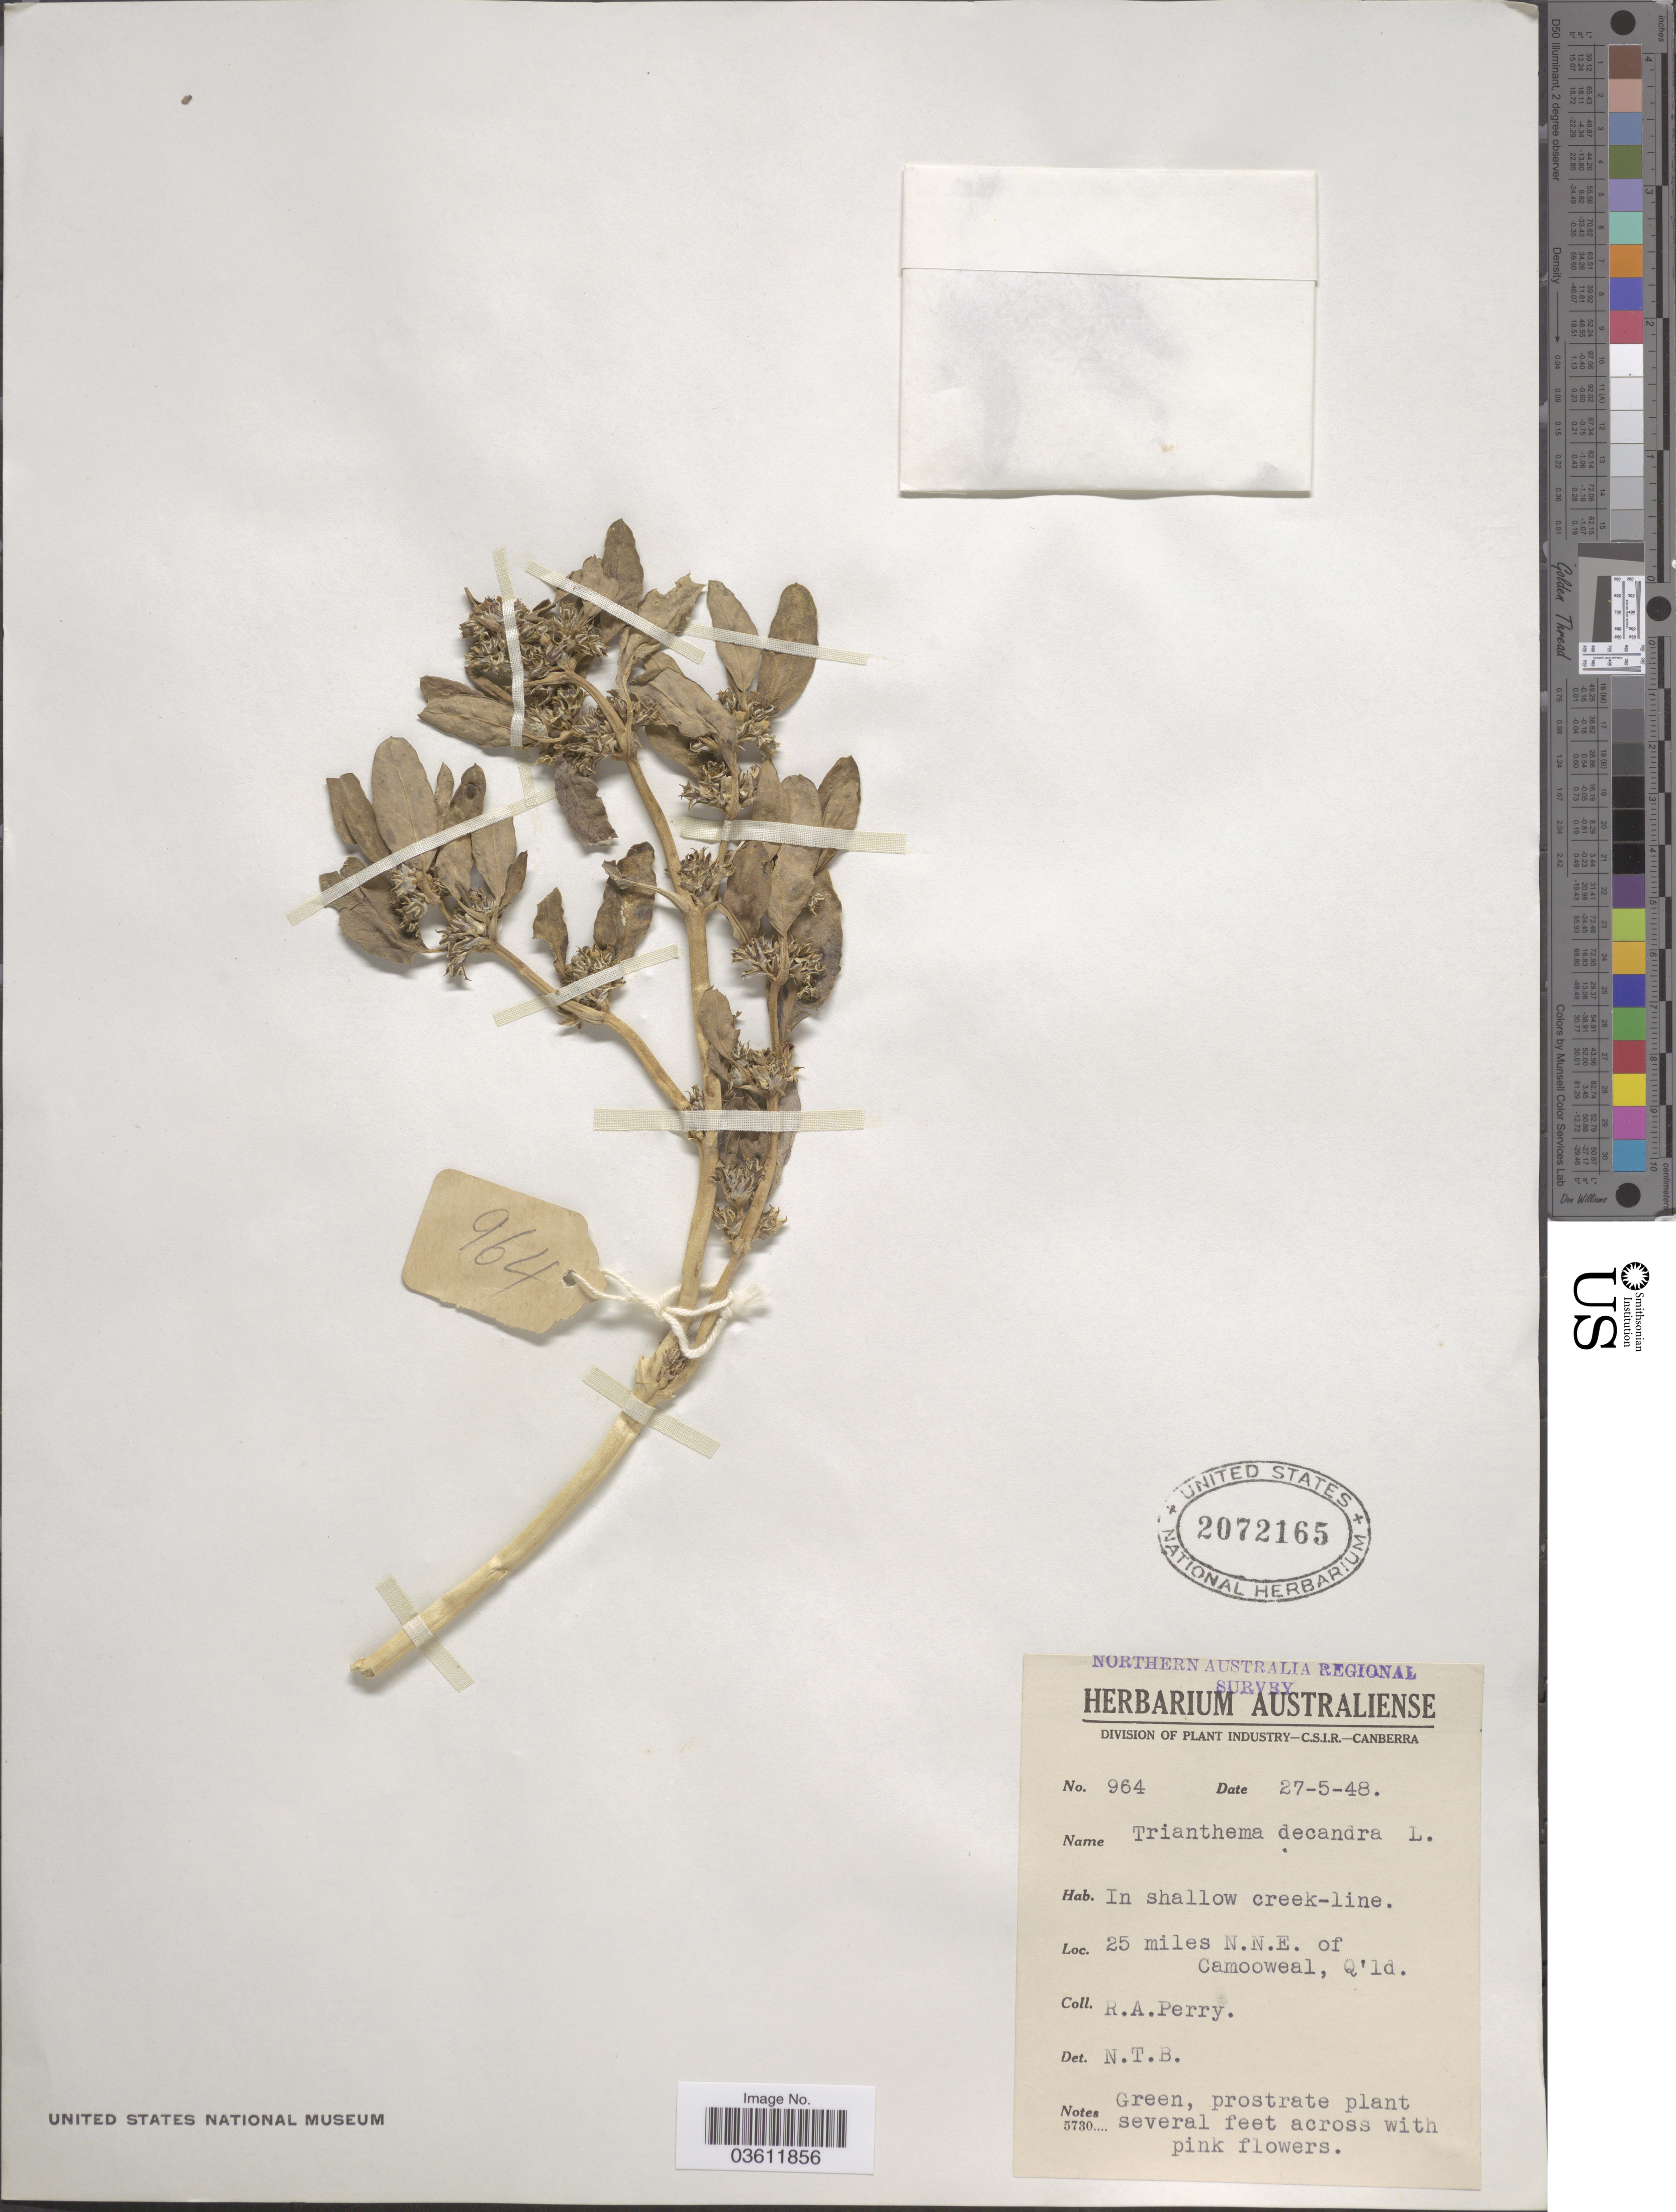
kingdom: Plantae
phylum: Tracheophyta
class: Magnoliopsida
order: Caryophyllales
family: Aizoaceae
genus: Trianthema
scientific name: Trianthema decandrum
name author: L.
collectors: Perry, R. A.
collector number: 964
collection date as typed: Transcribed d/m/y: 27/5/48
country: Australia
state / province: Queensland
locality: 25 miles N.N.E. of Camooweal.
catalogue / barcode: US 2072165